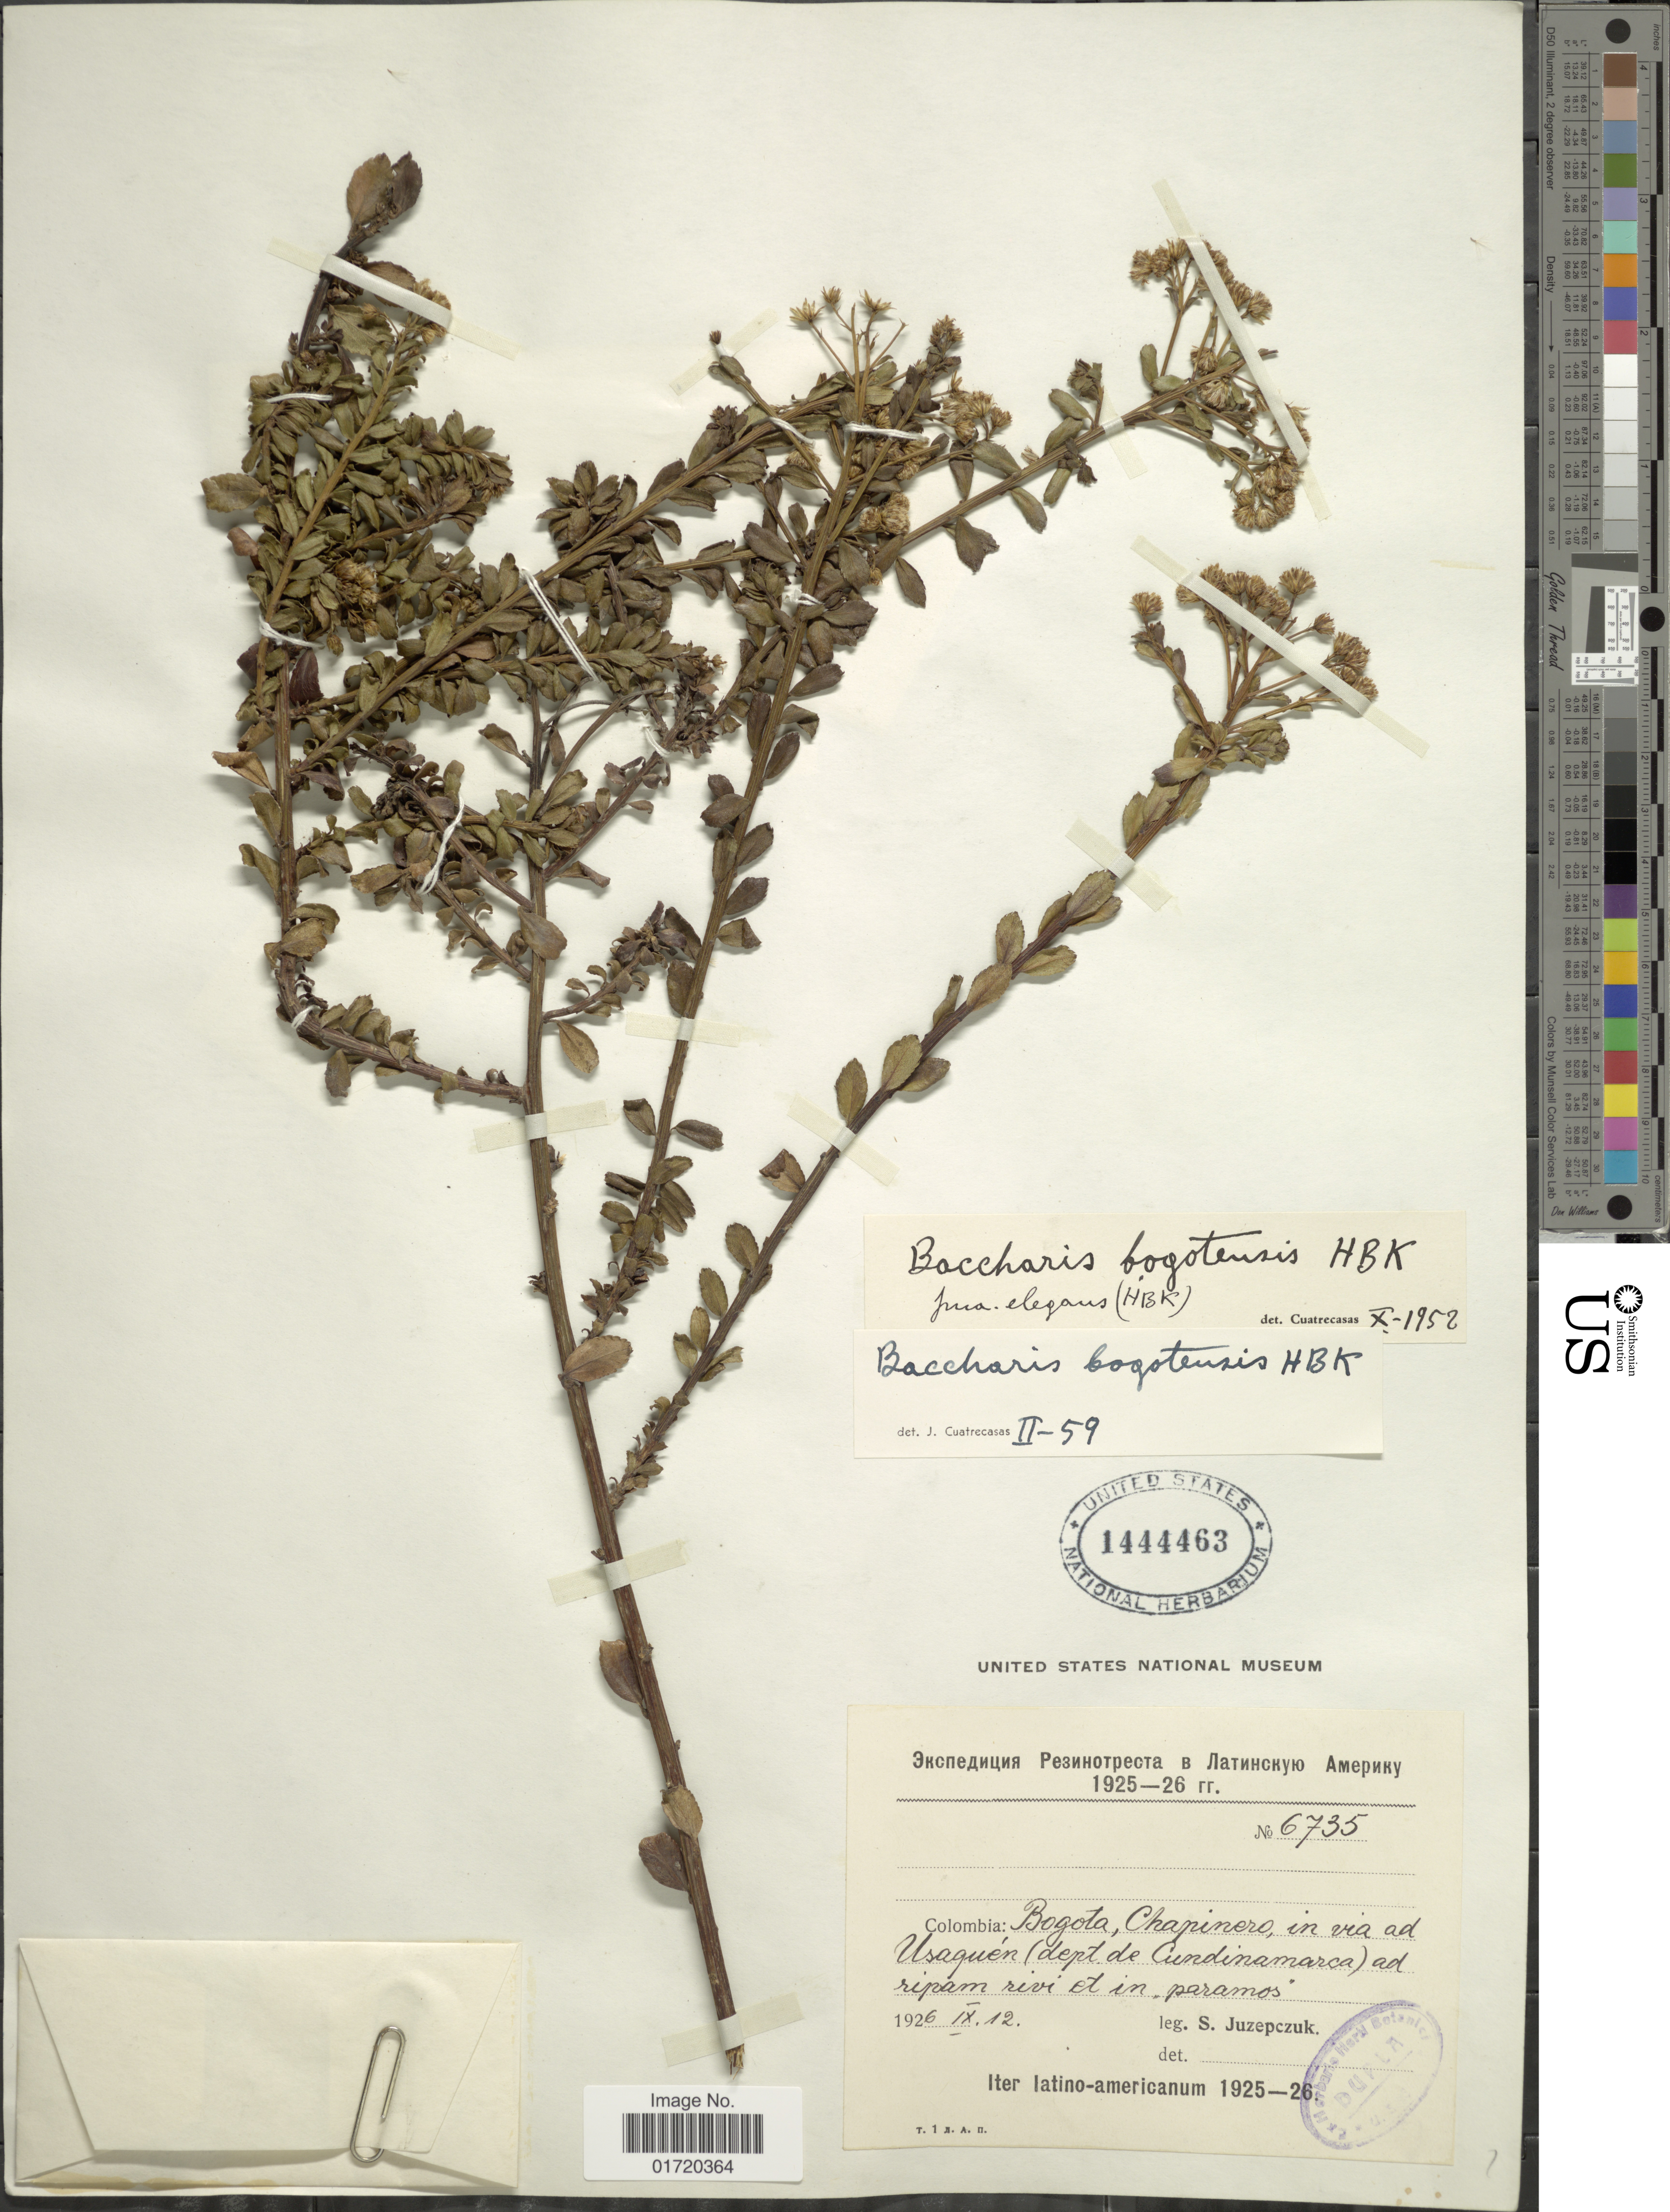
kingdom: Plantae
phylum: Tracheophyta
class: Magnoliopsida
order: Asterales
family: Asteraceae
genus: Baccharis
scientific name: Baccharis bogotensis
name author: Kunth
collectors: S. V. Juzepczuk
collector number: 6735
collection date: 1926-09-12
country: Colombia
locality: Bogota, Chapinero, in via ad Usaquen (dept de Cundinamarca)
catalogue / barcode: US 1444463